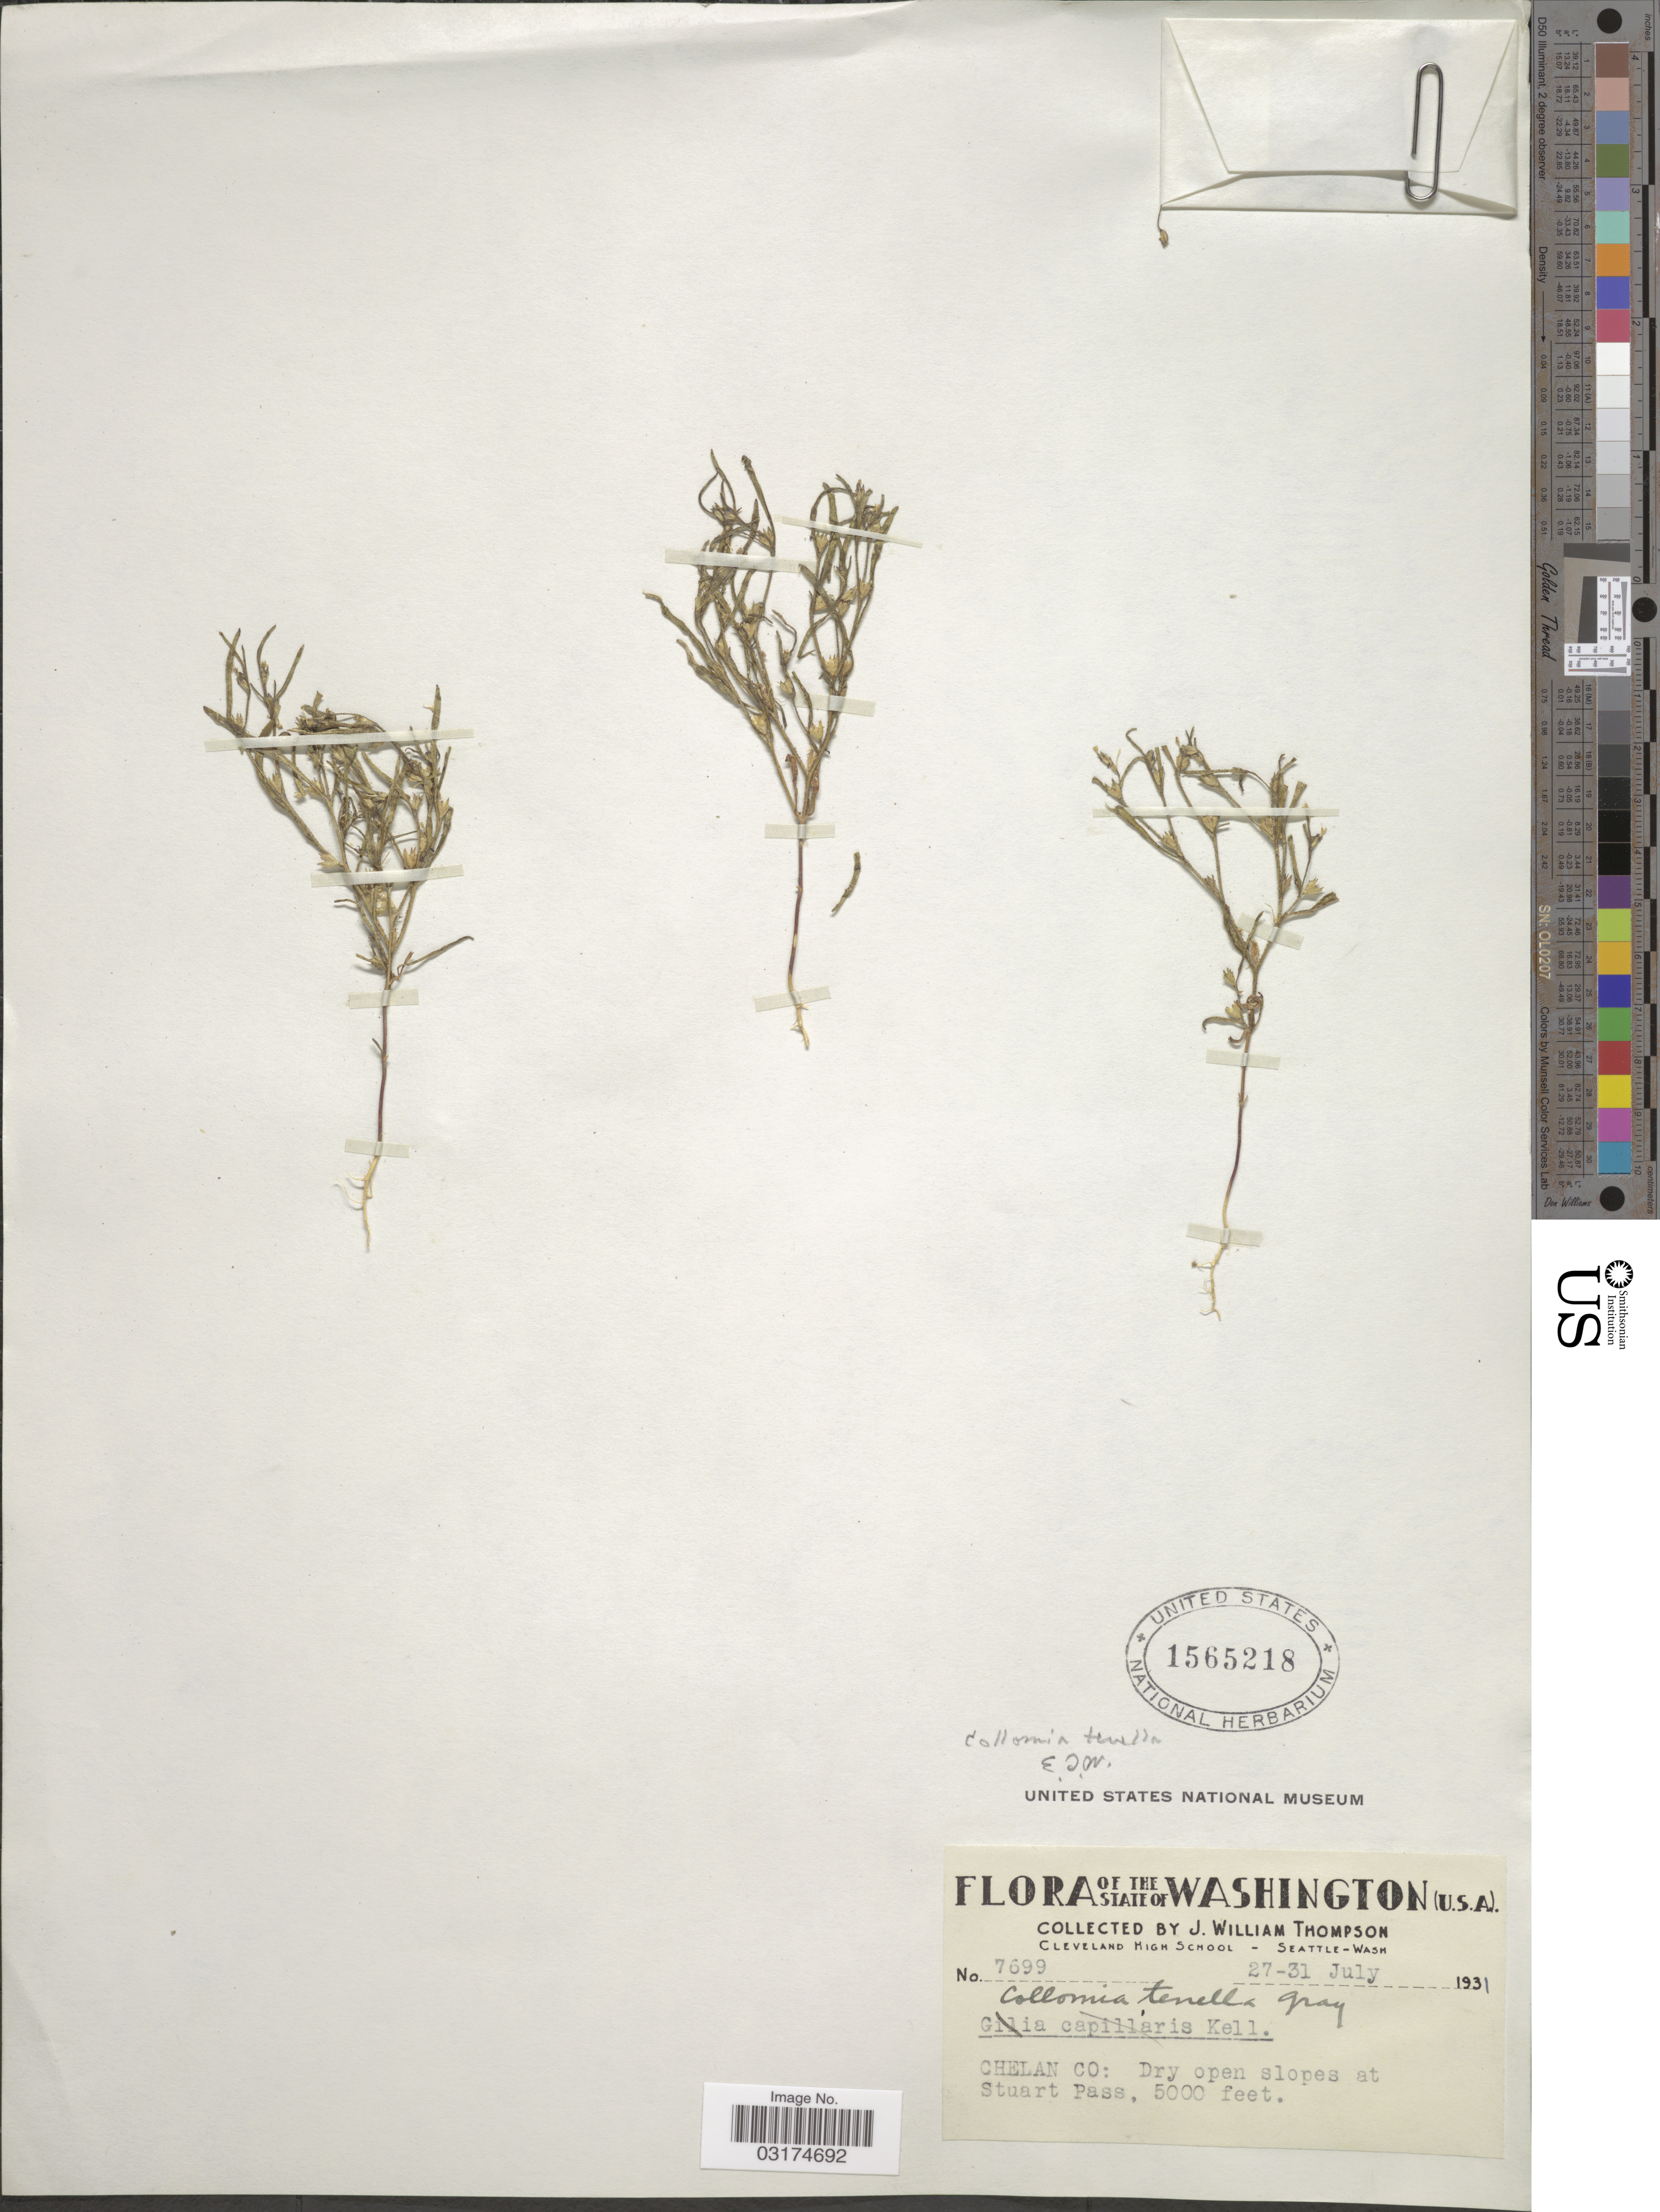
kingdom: Plantae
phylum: Tracheophyta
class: Magnoliopsida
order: Ericales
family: Polemoniaceae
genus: Collomia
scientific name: Collomia tenella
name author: A. Gray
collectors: J. W. Thompson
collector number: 7699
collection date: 1931-07-27/1931-07-31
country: United States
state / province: Washington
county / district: Chelan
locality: Chelan Co: Dry open slopes at Stuart Pass.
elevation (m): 1524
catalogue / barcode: US 1565218